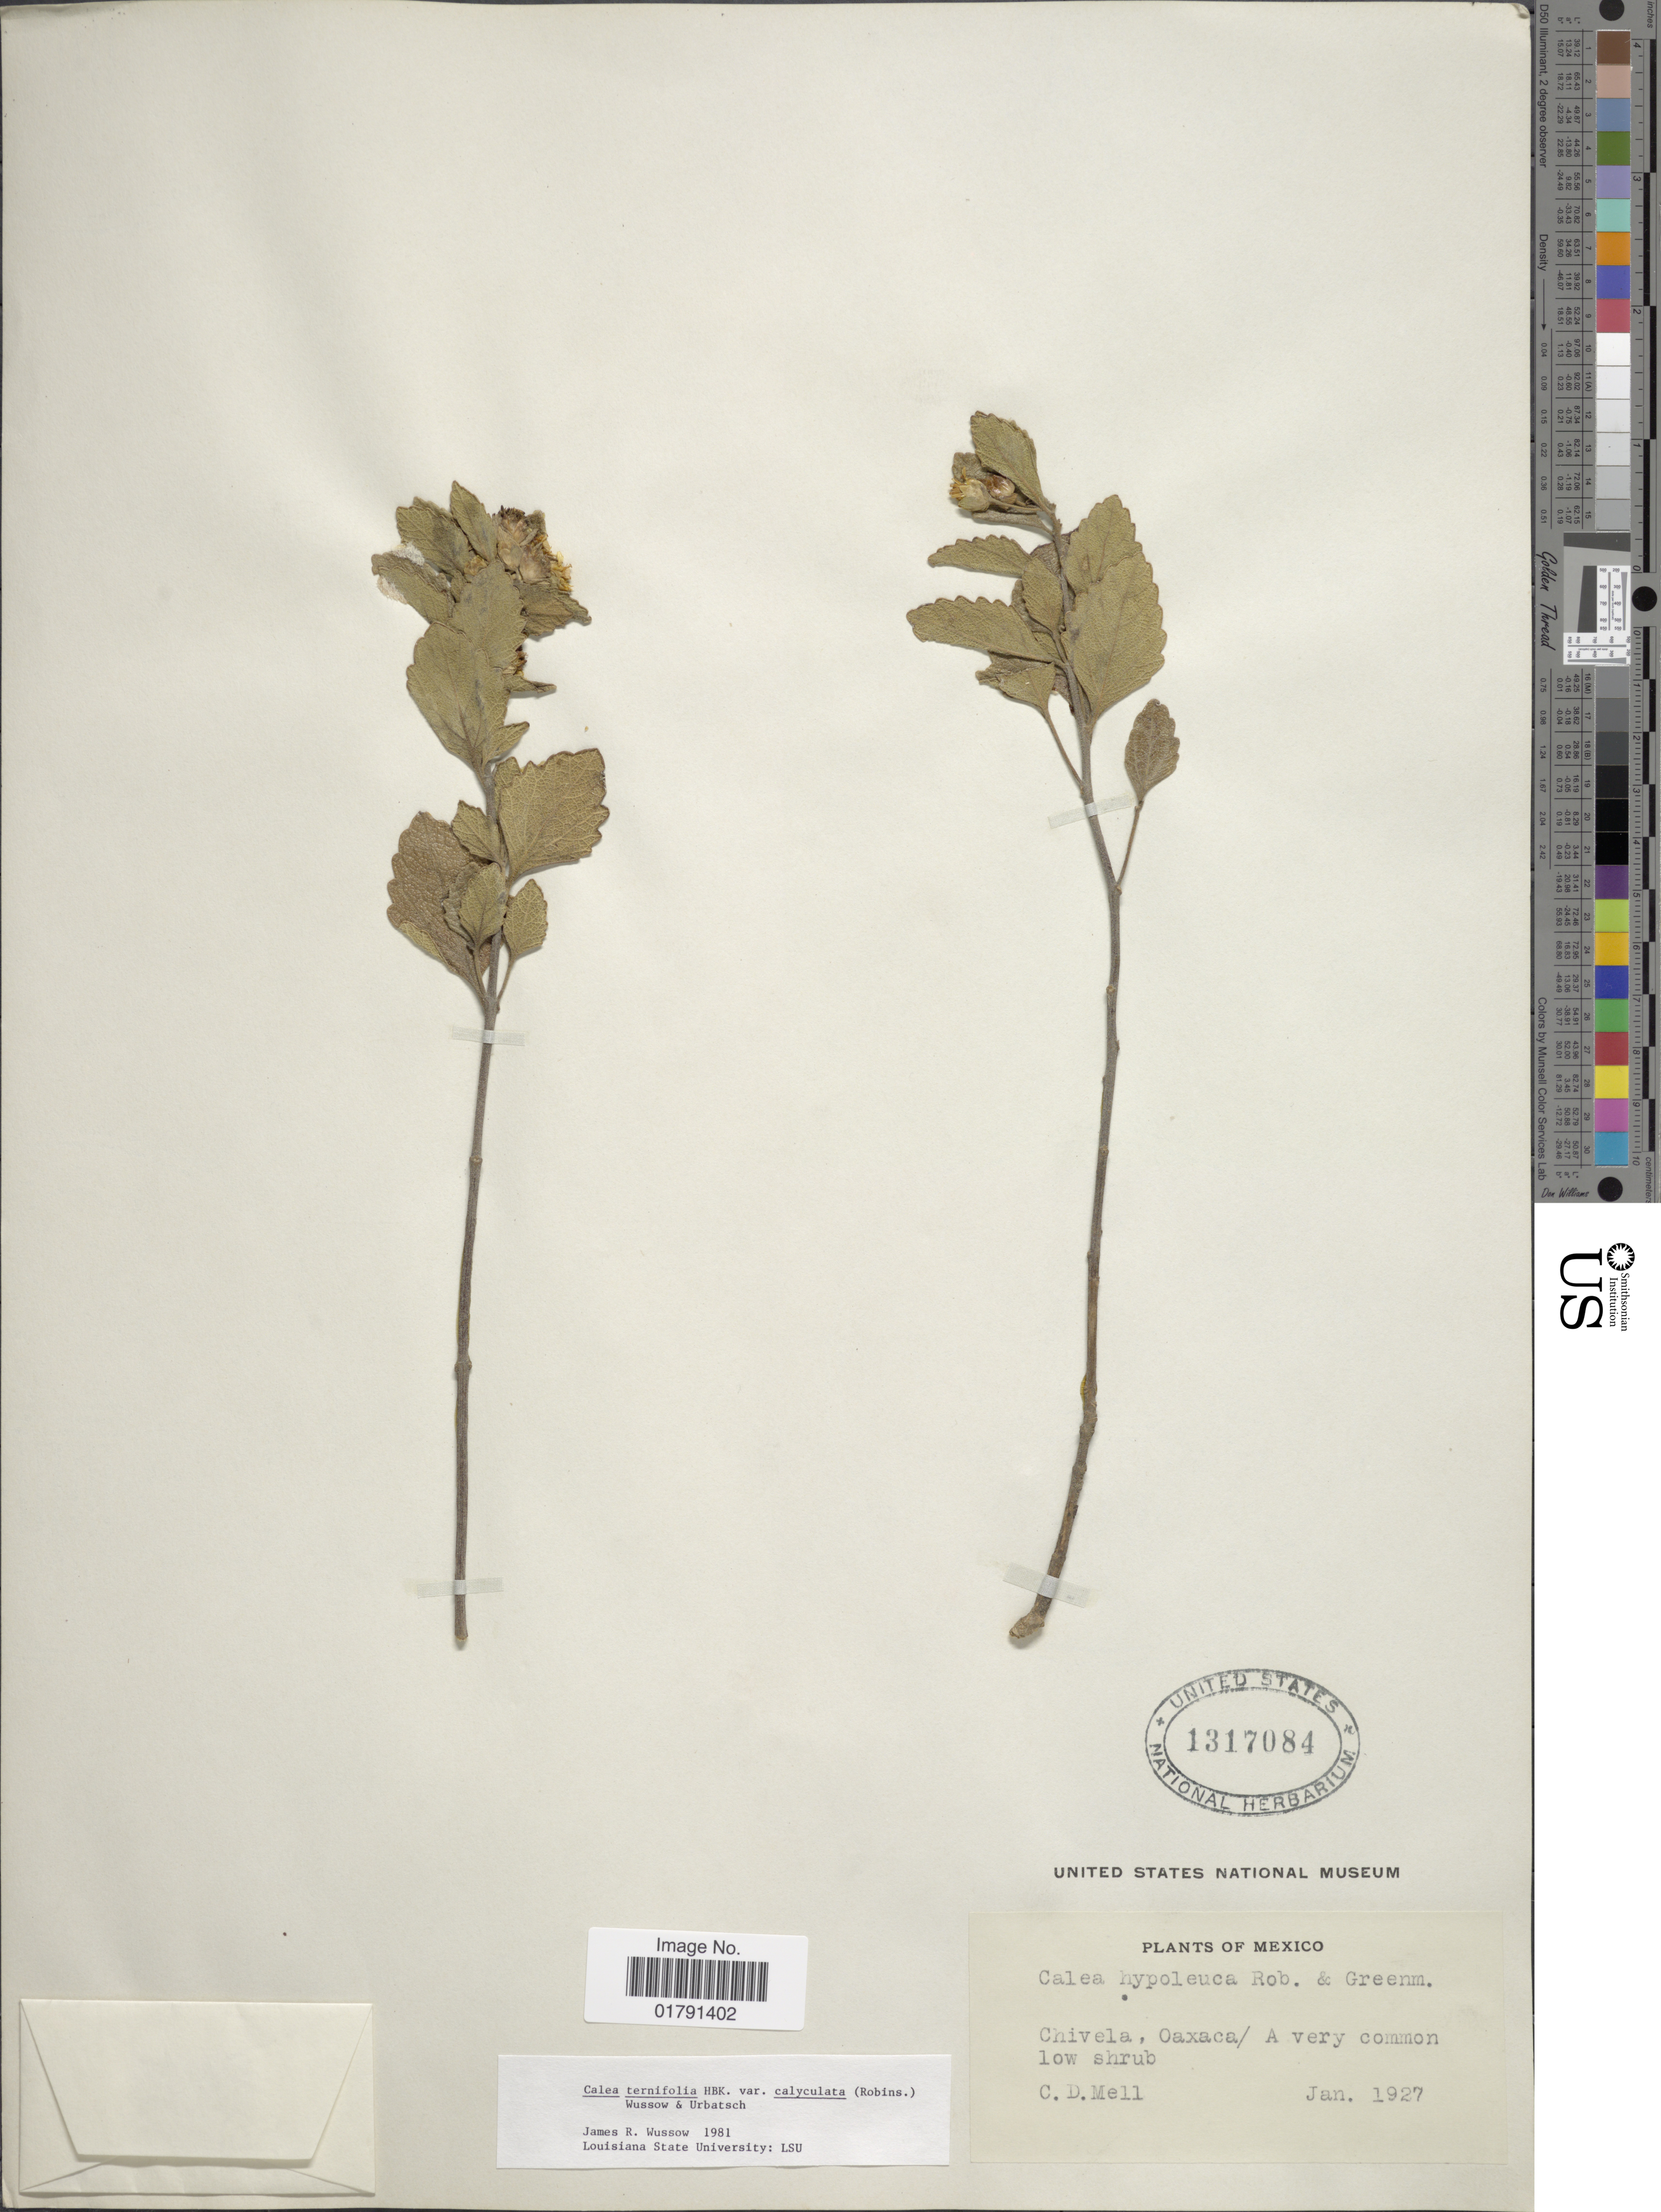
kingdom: Plantae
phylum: Tracheophyta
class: Magnoliopsida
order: Asterales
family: Asteraceae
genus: Calea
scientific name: Calea crocinervosa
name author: Wussow et al.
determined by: Bueno, Vinicius Resende, (ICN), Universidade Federal do Rio Grande do Sul (BRAZIL)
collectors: C. D. Mell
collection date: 1927-01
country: Mexico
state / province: Oaxaca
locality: Chivela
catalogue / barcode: US 1317084